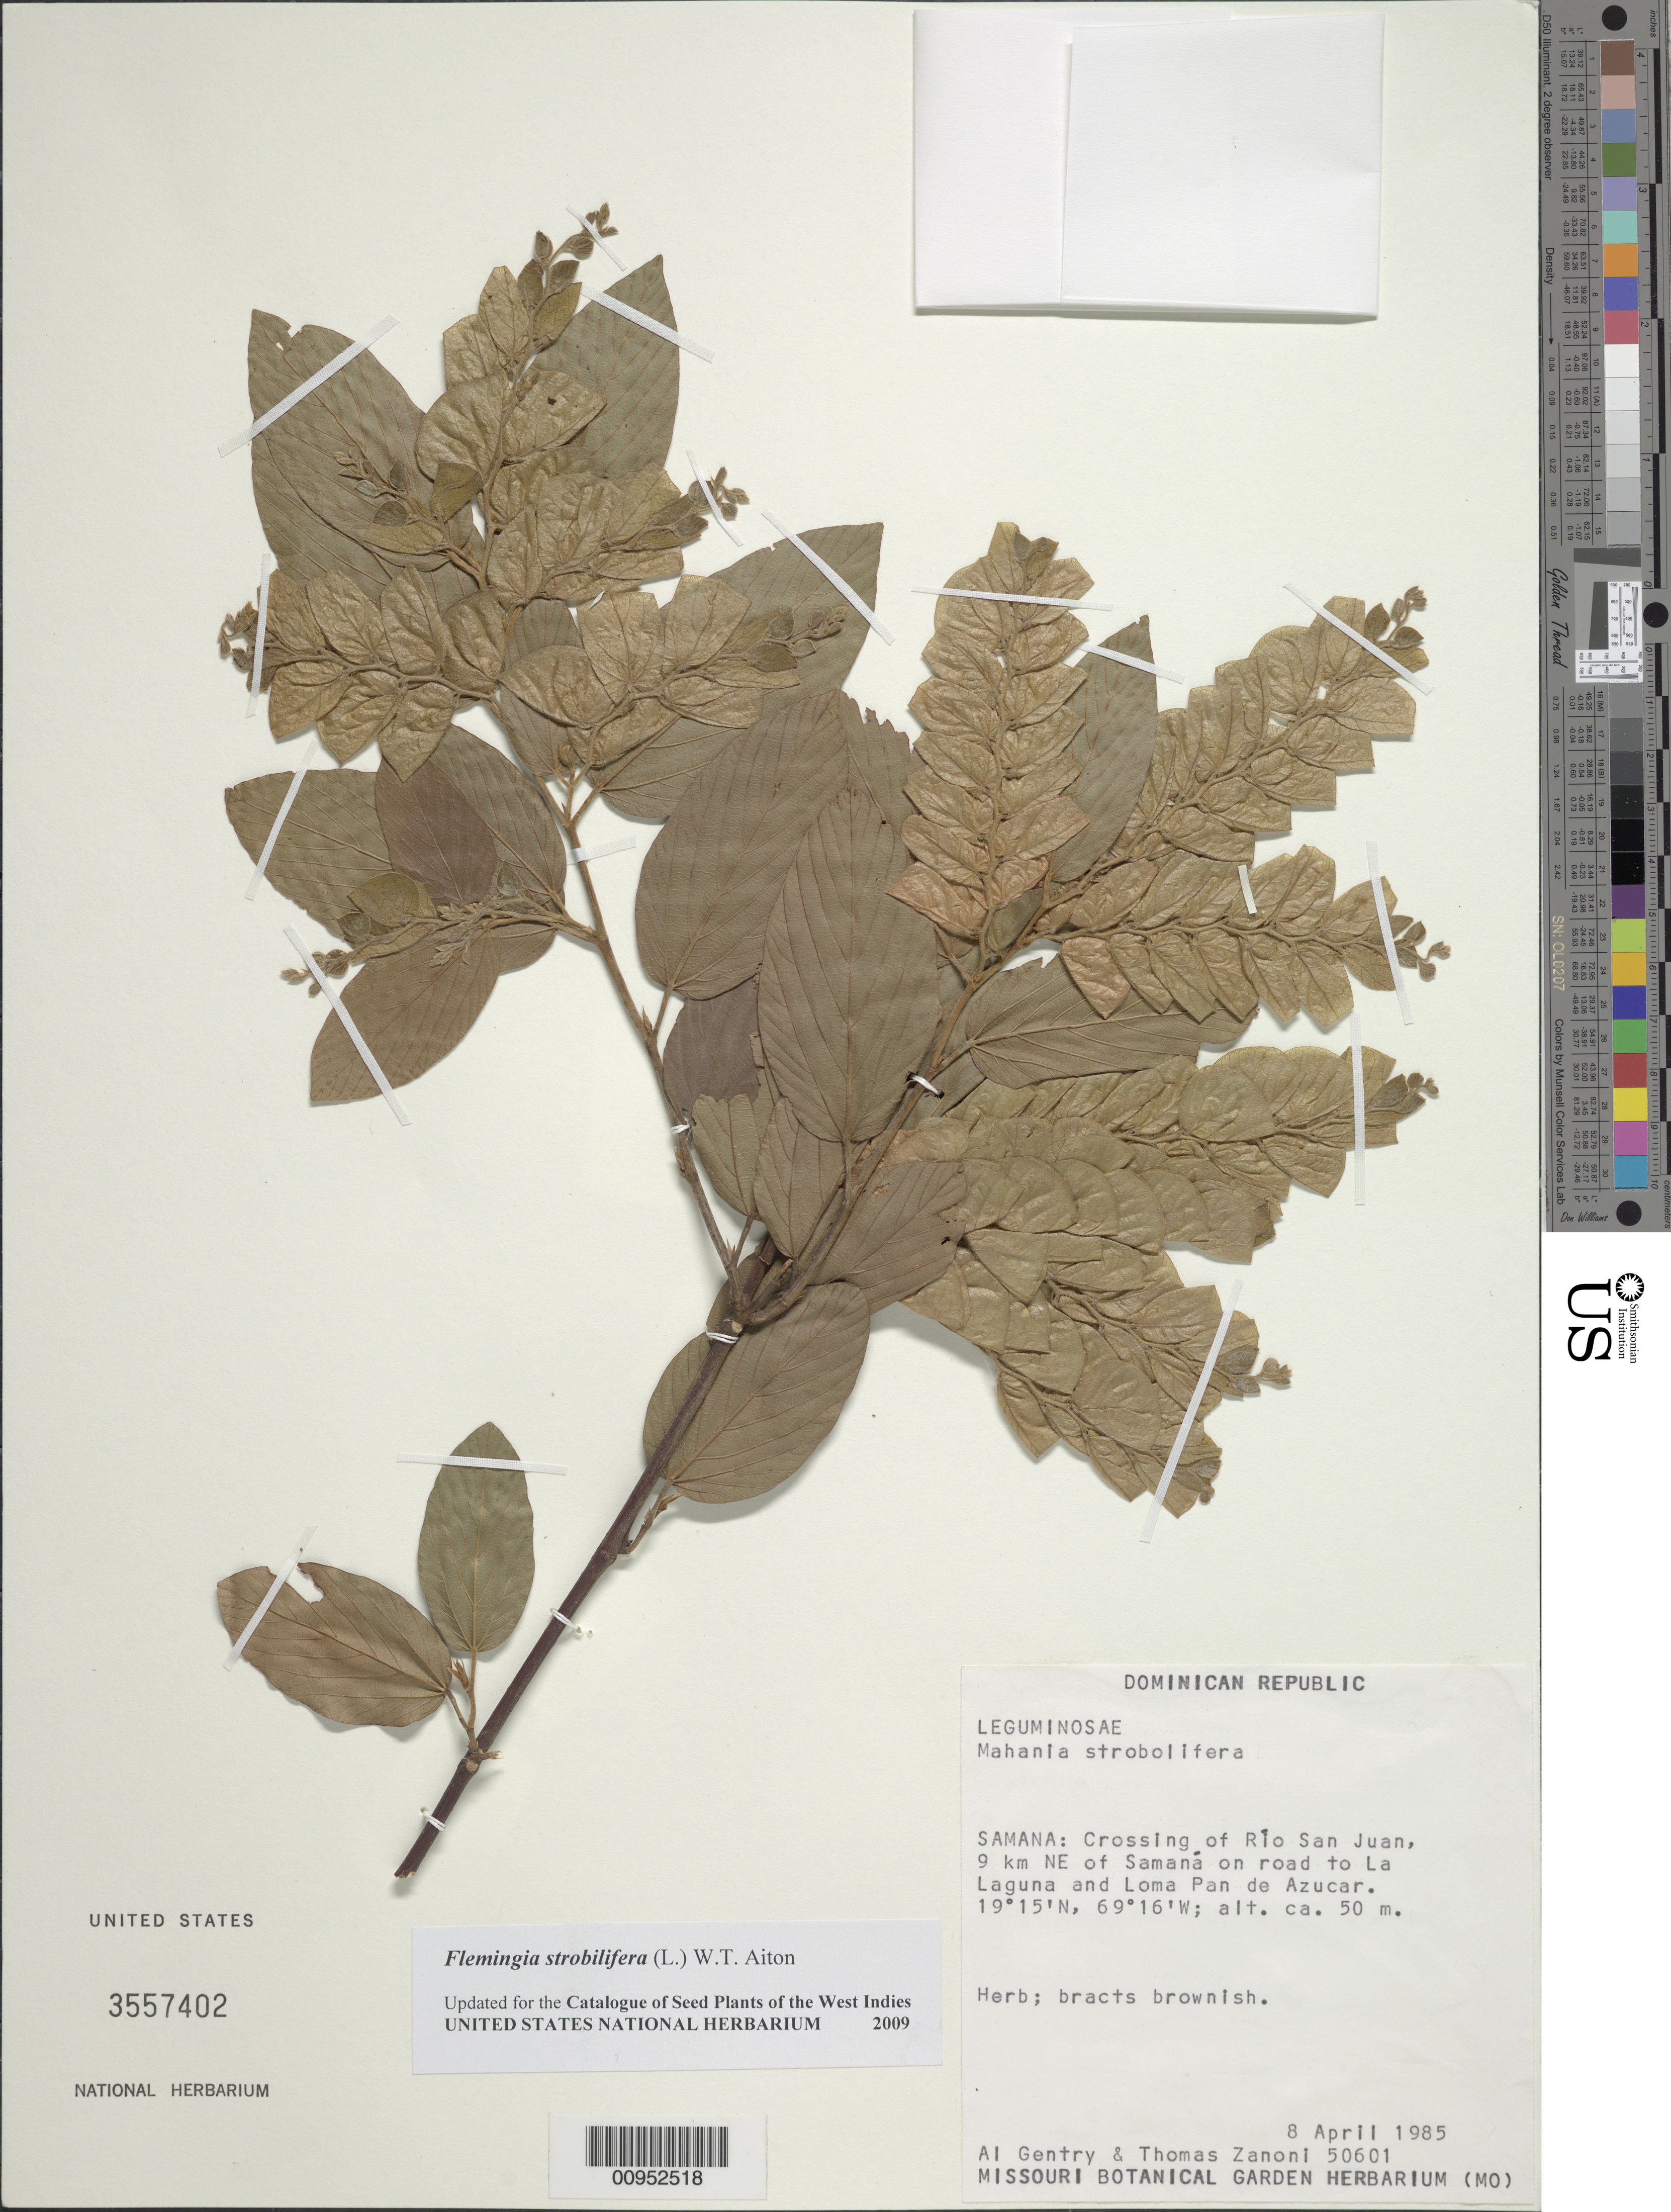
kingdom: Plantae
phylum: Tracheophyta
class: Magnoliopsida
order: Fabales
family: Fabaceae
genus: Flemingia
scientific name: Flemingia strobilifera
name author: (L.) W.T. Aiton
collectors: A. H. Gentry & T. A. Zanoni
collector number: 50601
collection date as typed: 08 Apr 1985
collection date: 1985-04-08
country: Dominican Republic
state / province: Samana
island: Hispaniola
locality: Crossing of Río San Juan, 9 km NE of Samaná on road to La Laguna and Loma Pan de Azucar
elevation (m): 50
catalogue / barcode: US 3557402